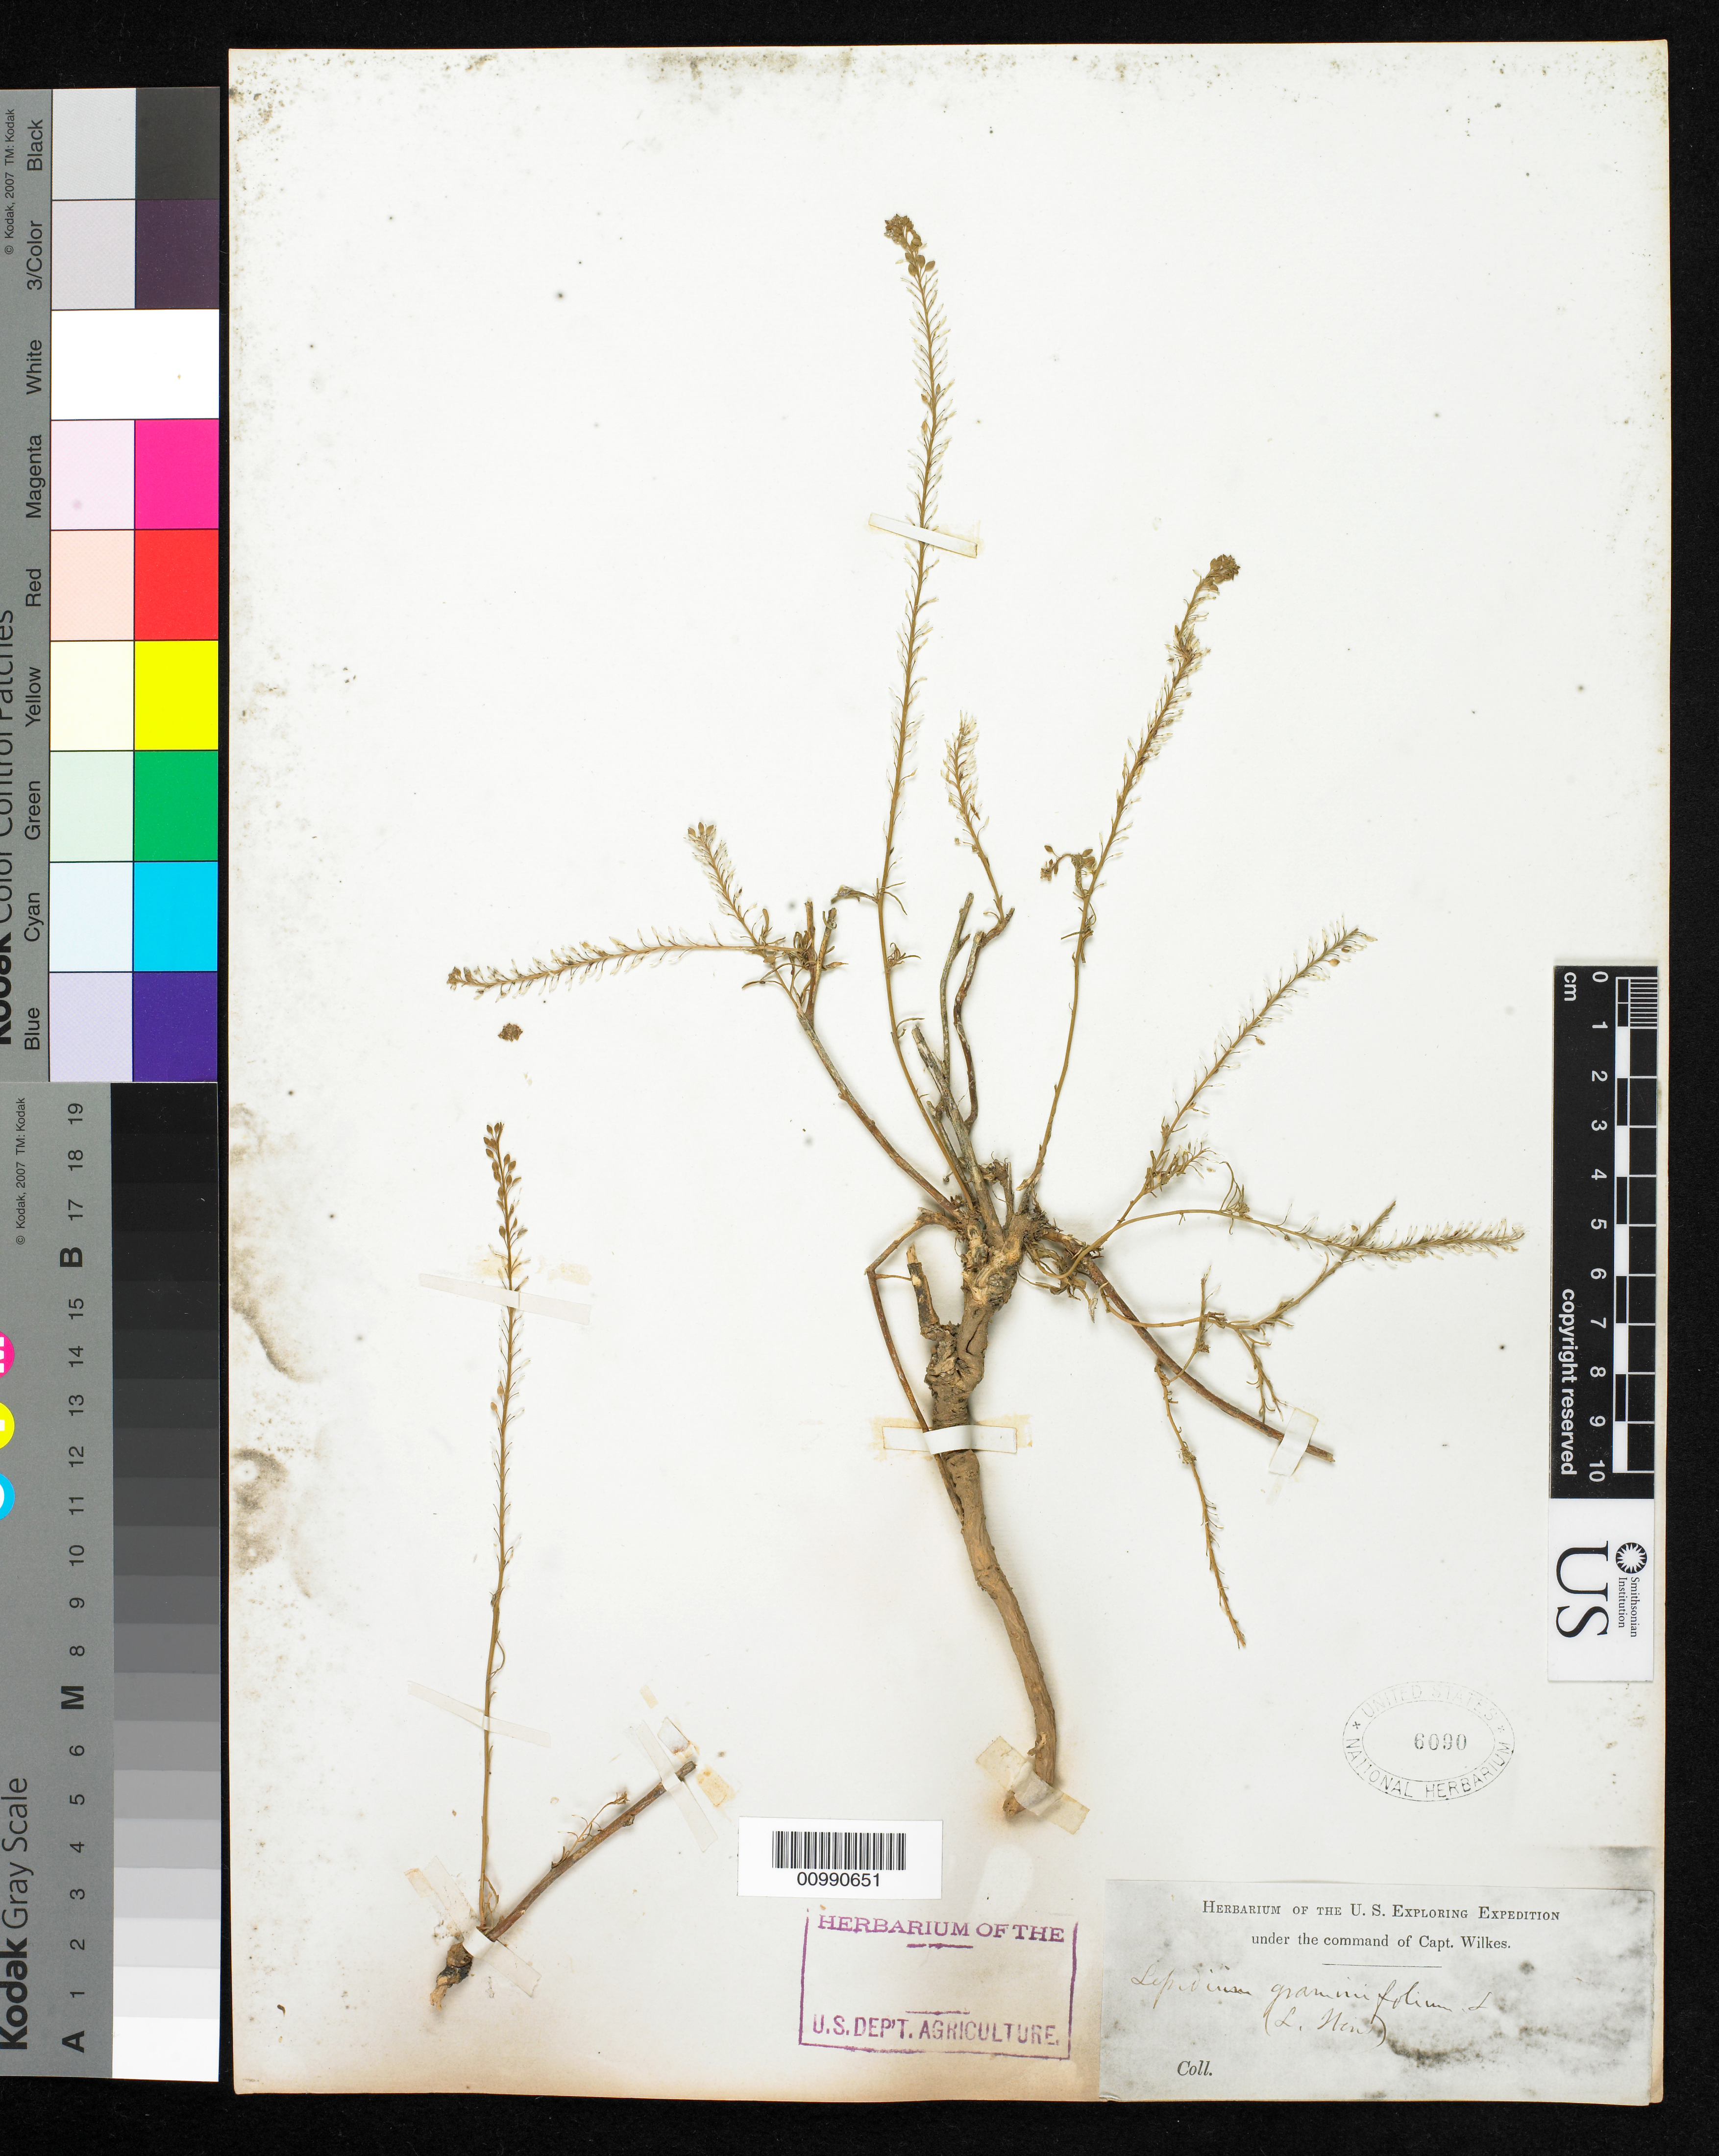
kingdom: Plantae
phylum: Tracheophyta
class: Magnoliopsida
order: Brassicales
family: Brassicaceae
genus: Lepidium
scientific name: Lepidium graminifolium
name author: L.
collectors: Wilkes Explor. Exped.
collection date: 1838/1842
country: Portugal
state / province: Madeira (Aut. Reg.)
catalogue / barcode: US 6090